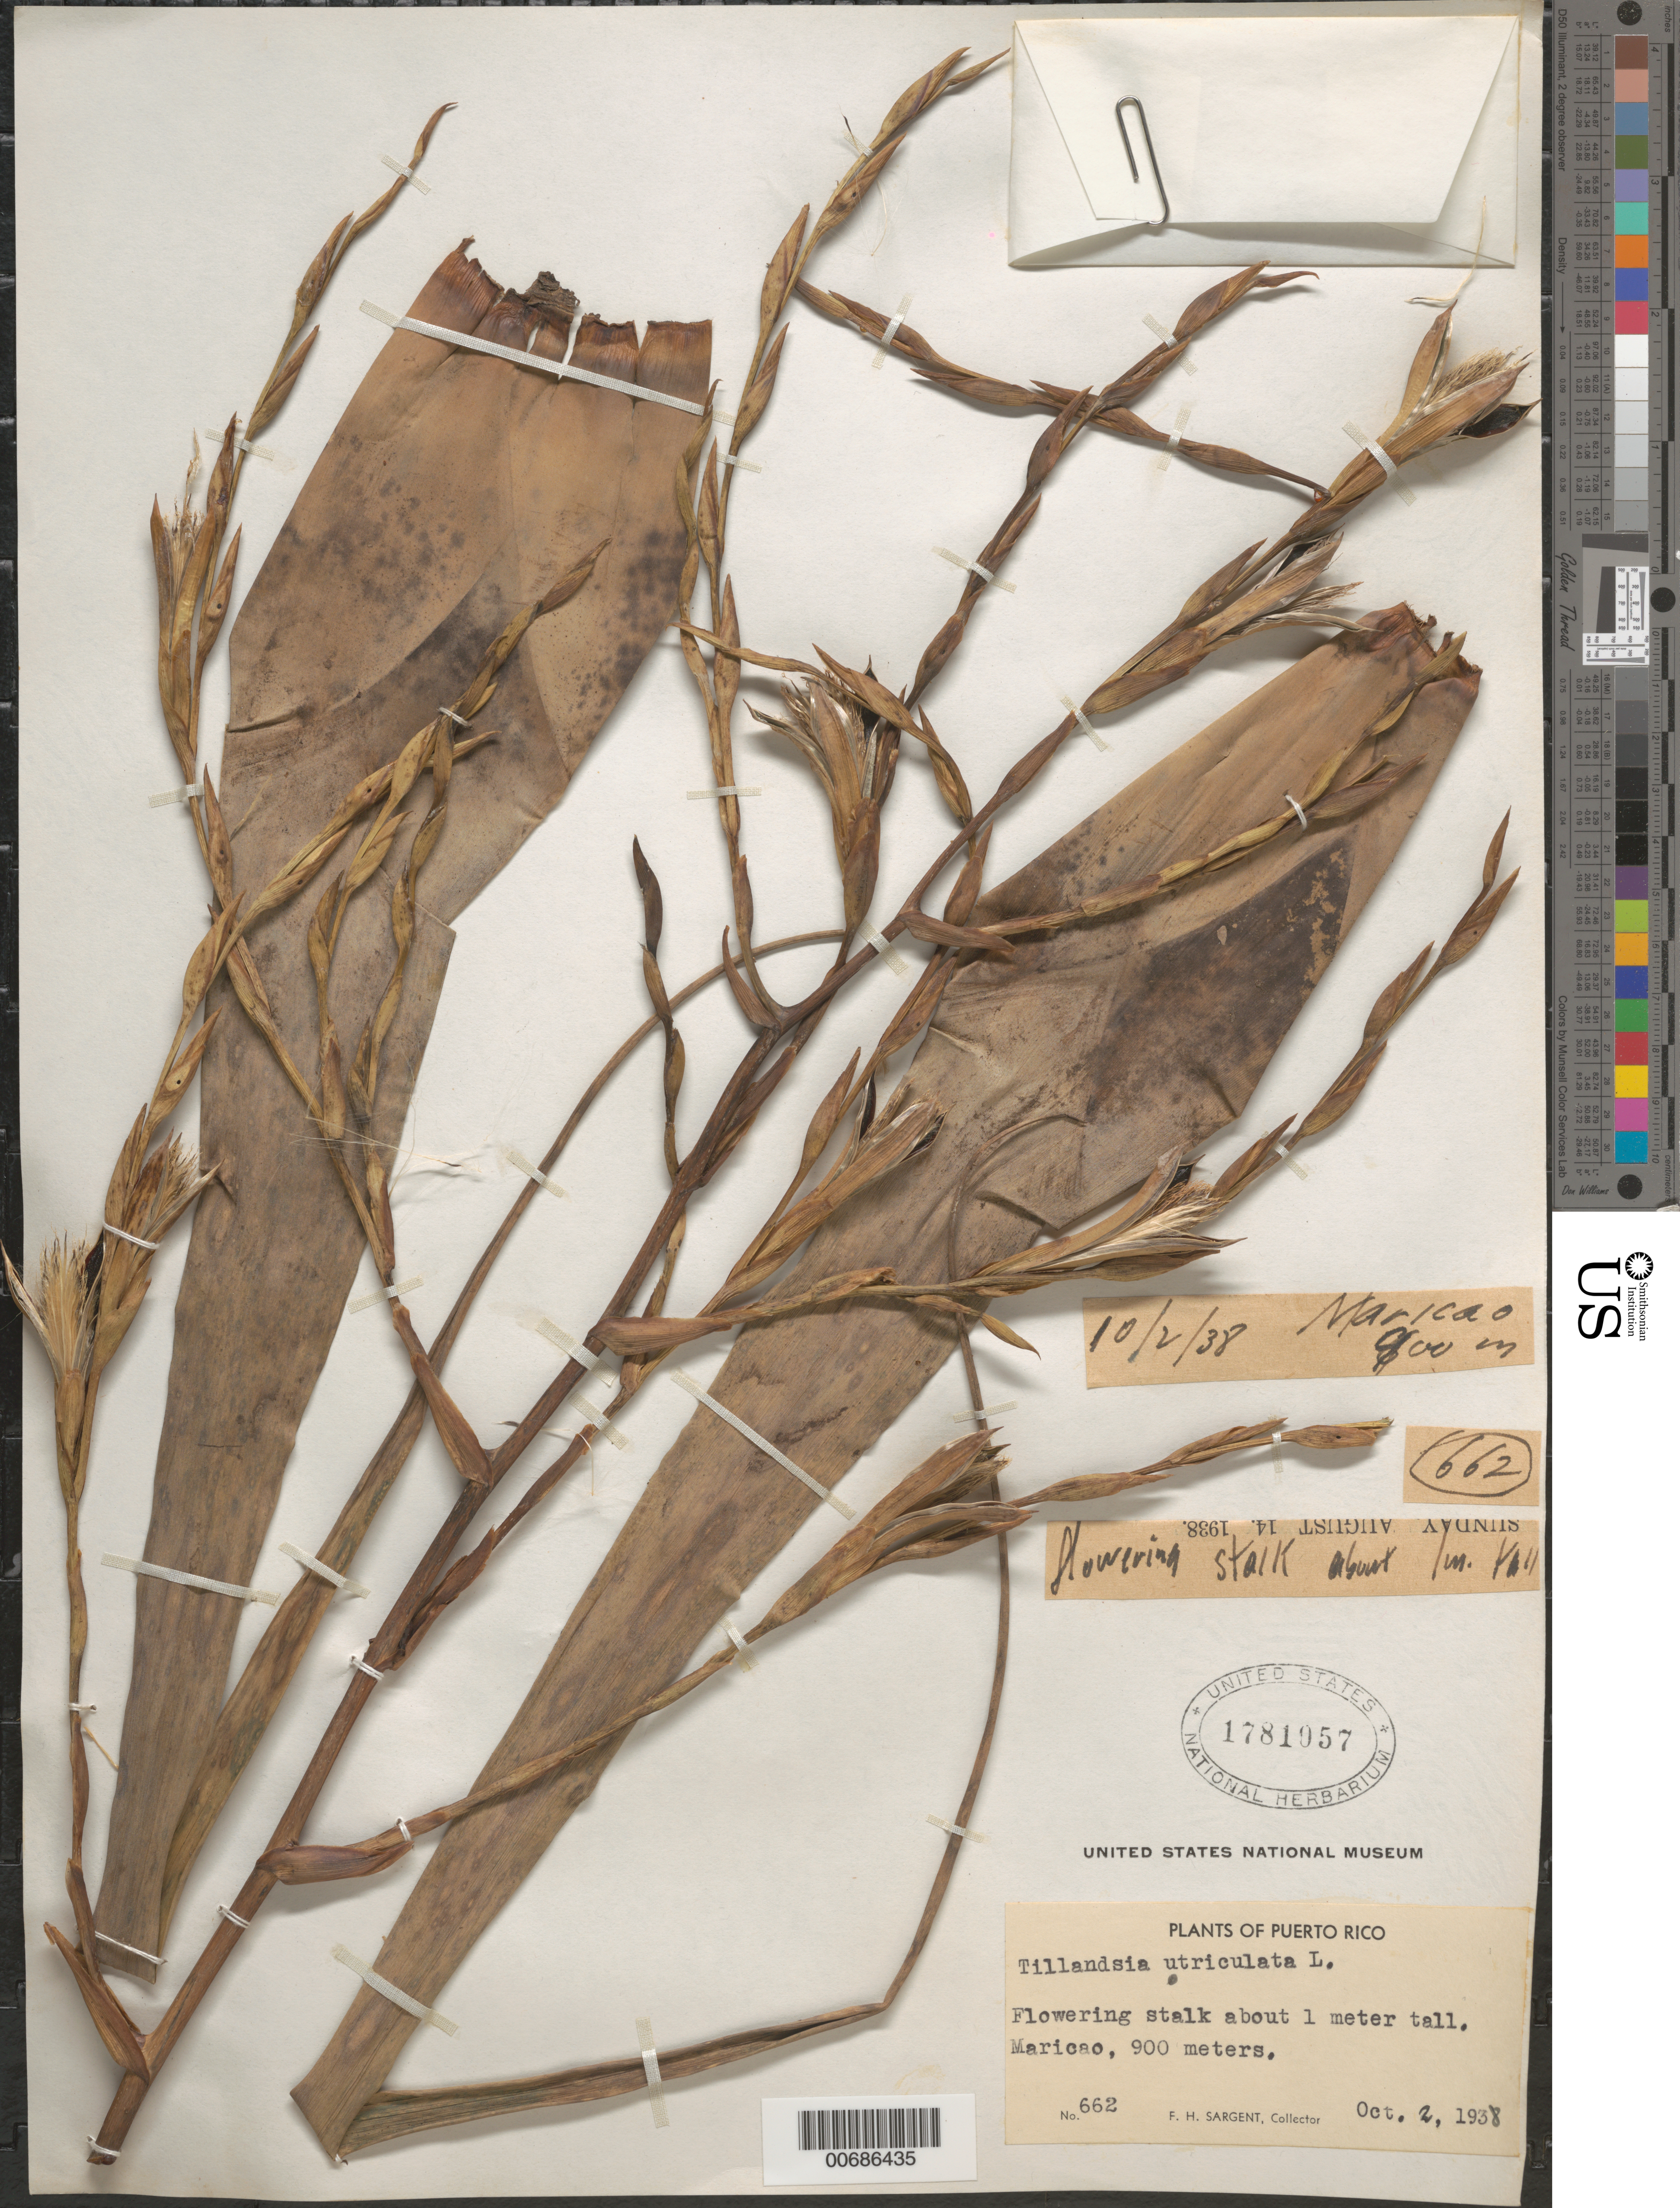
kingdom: Plantae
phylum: Tracheophyta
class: Liliopsida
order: Poales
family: Bromeliaceae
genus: Tillandsia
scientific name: Tillandsia utriculata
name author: L.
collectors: F. H. Sargent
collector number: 662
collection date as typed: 02 Oct 1938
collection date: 1938-10-02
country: Puerto Rico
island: Greater Antilles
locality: Maricao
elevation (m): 900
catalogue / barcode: US 1781057